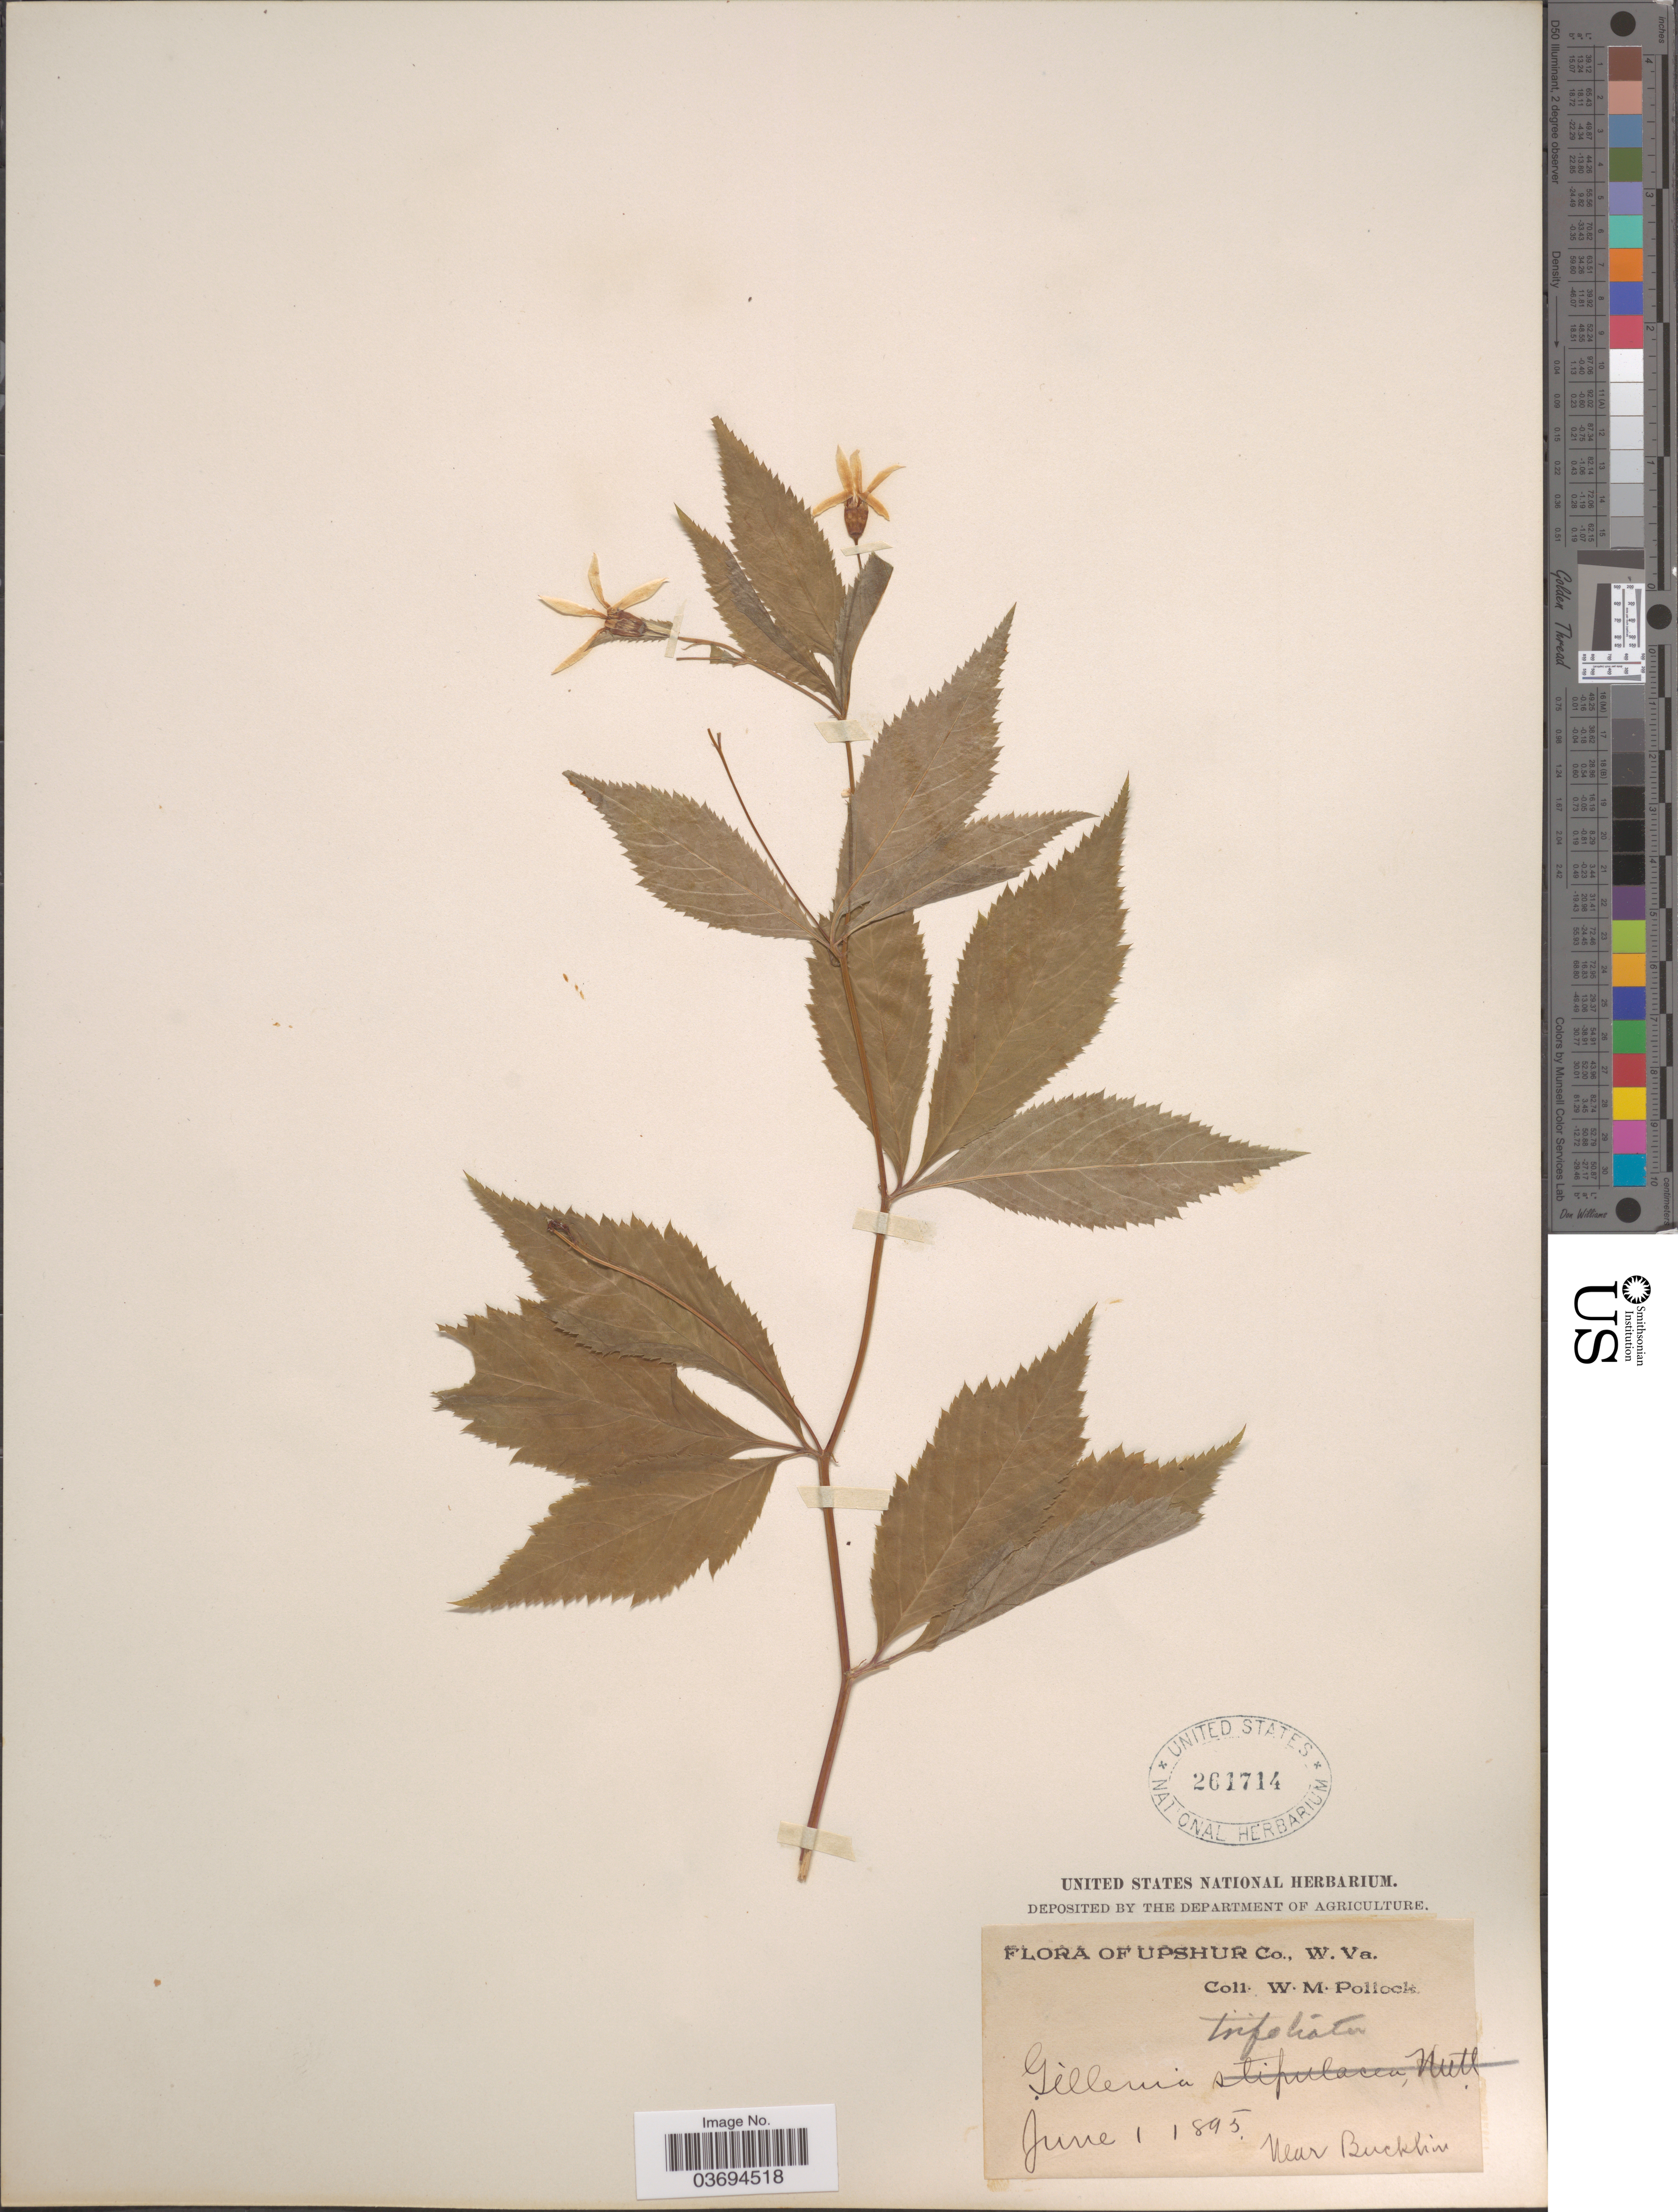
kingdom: Plantae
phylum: Tracheophyta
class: Magnoliopsida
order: Rosales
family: Rosaceae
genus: Gillenia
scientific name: Gillenia trifoliata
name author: (L.) Moench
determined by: Strong, Mark T., (BOT), Smithsonian Institution - National Museum of Natural History (UNITED STATES)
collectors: W. M. Pollock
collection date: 1895-06-01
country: United States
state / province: West Virginia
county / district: Upshur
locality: Near Bucklin.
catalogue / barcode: US 261714